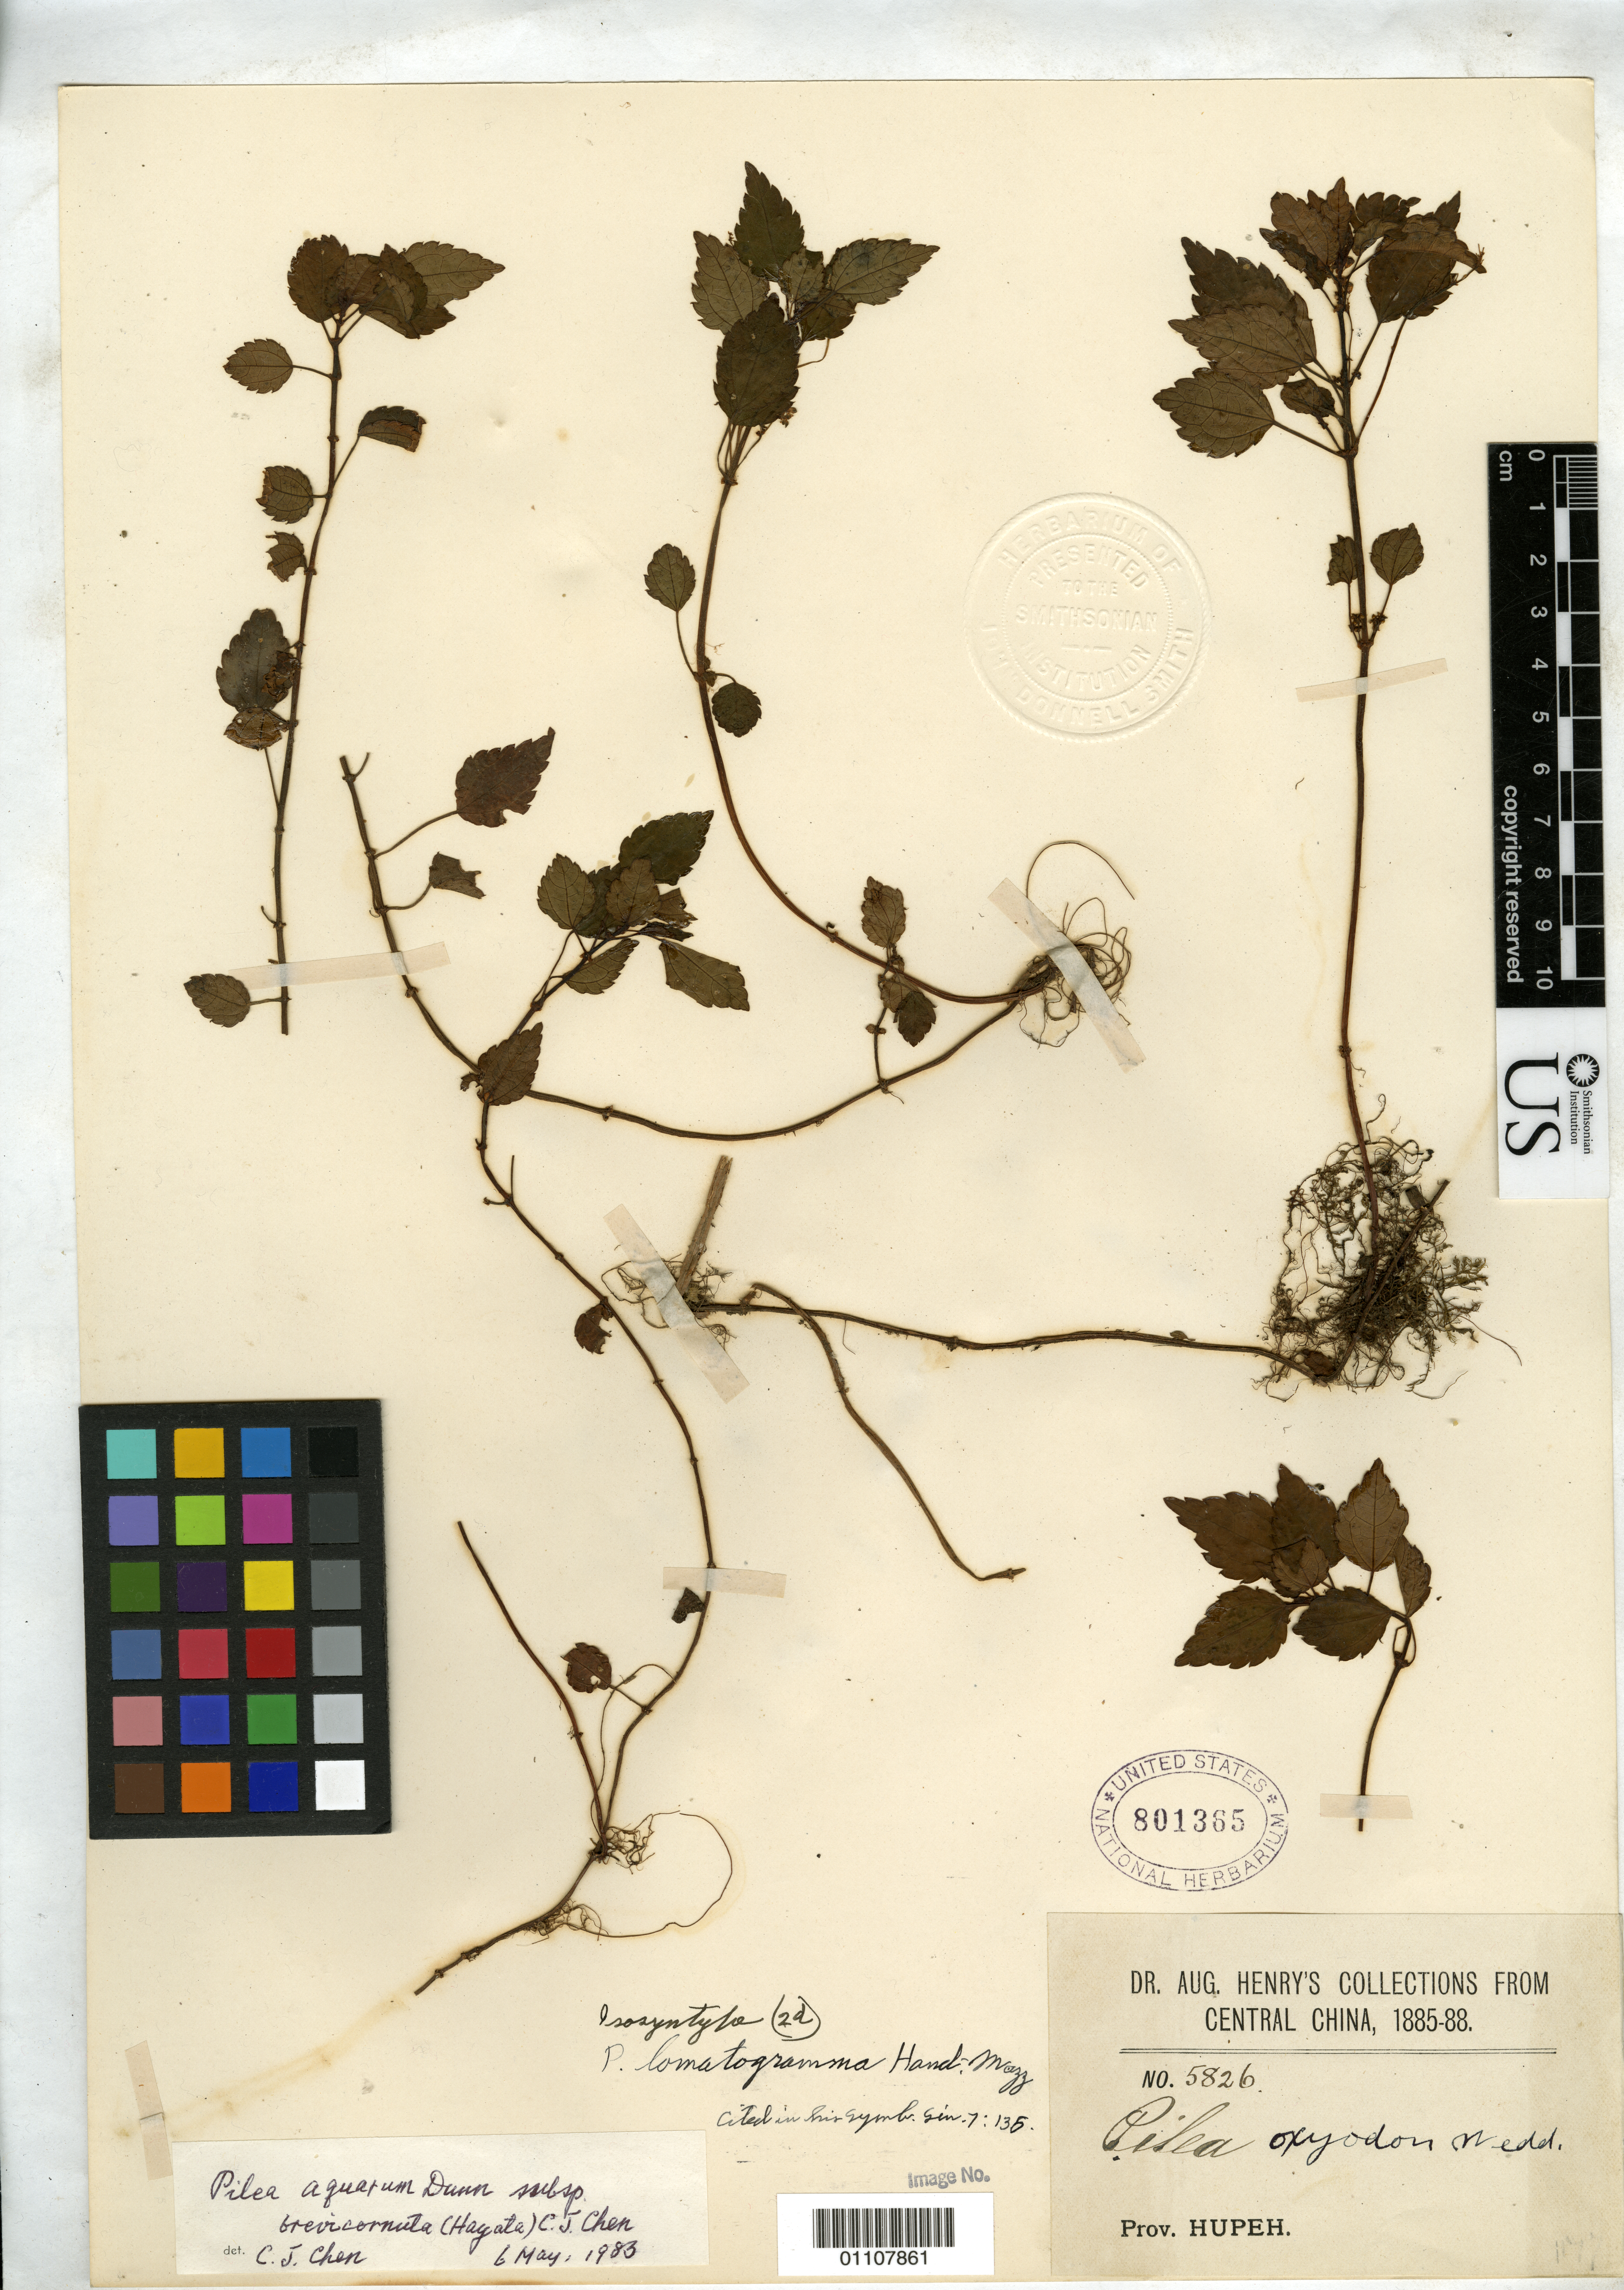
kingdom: Plantae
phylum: Tracheophyta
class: Magnoliopsida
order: Rosales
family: Urticaceae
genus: Pilea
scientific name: Pilea lomatogramma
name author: Hand.-Mazz.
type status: Syntype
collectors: A. Henry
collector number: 5826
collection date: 1885/1888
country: China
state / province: Hubei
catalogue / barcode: US 801365